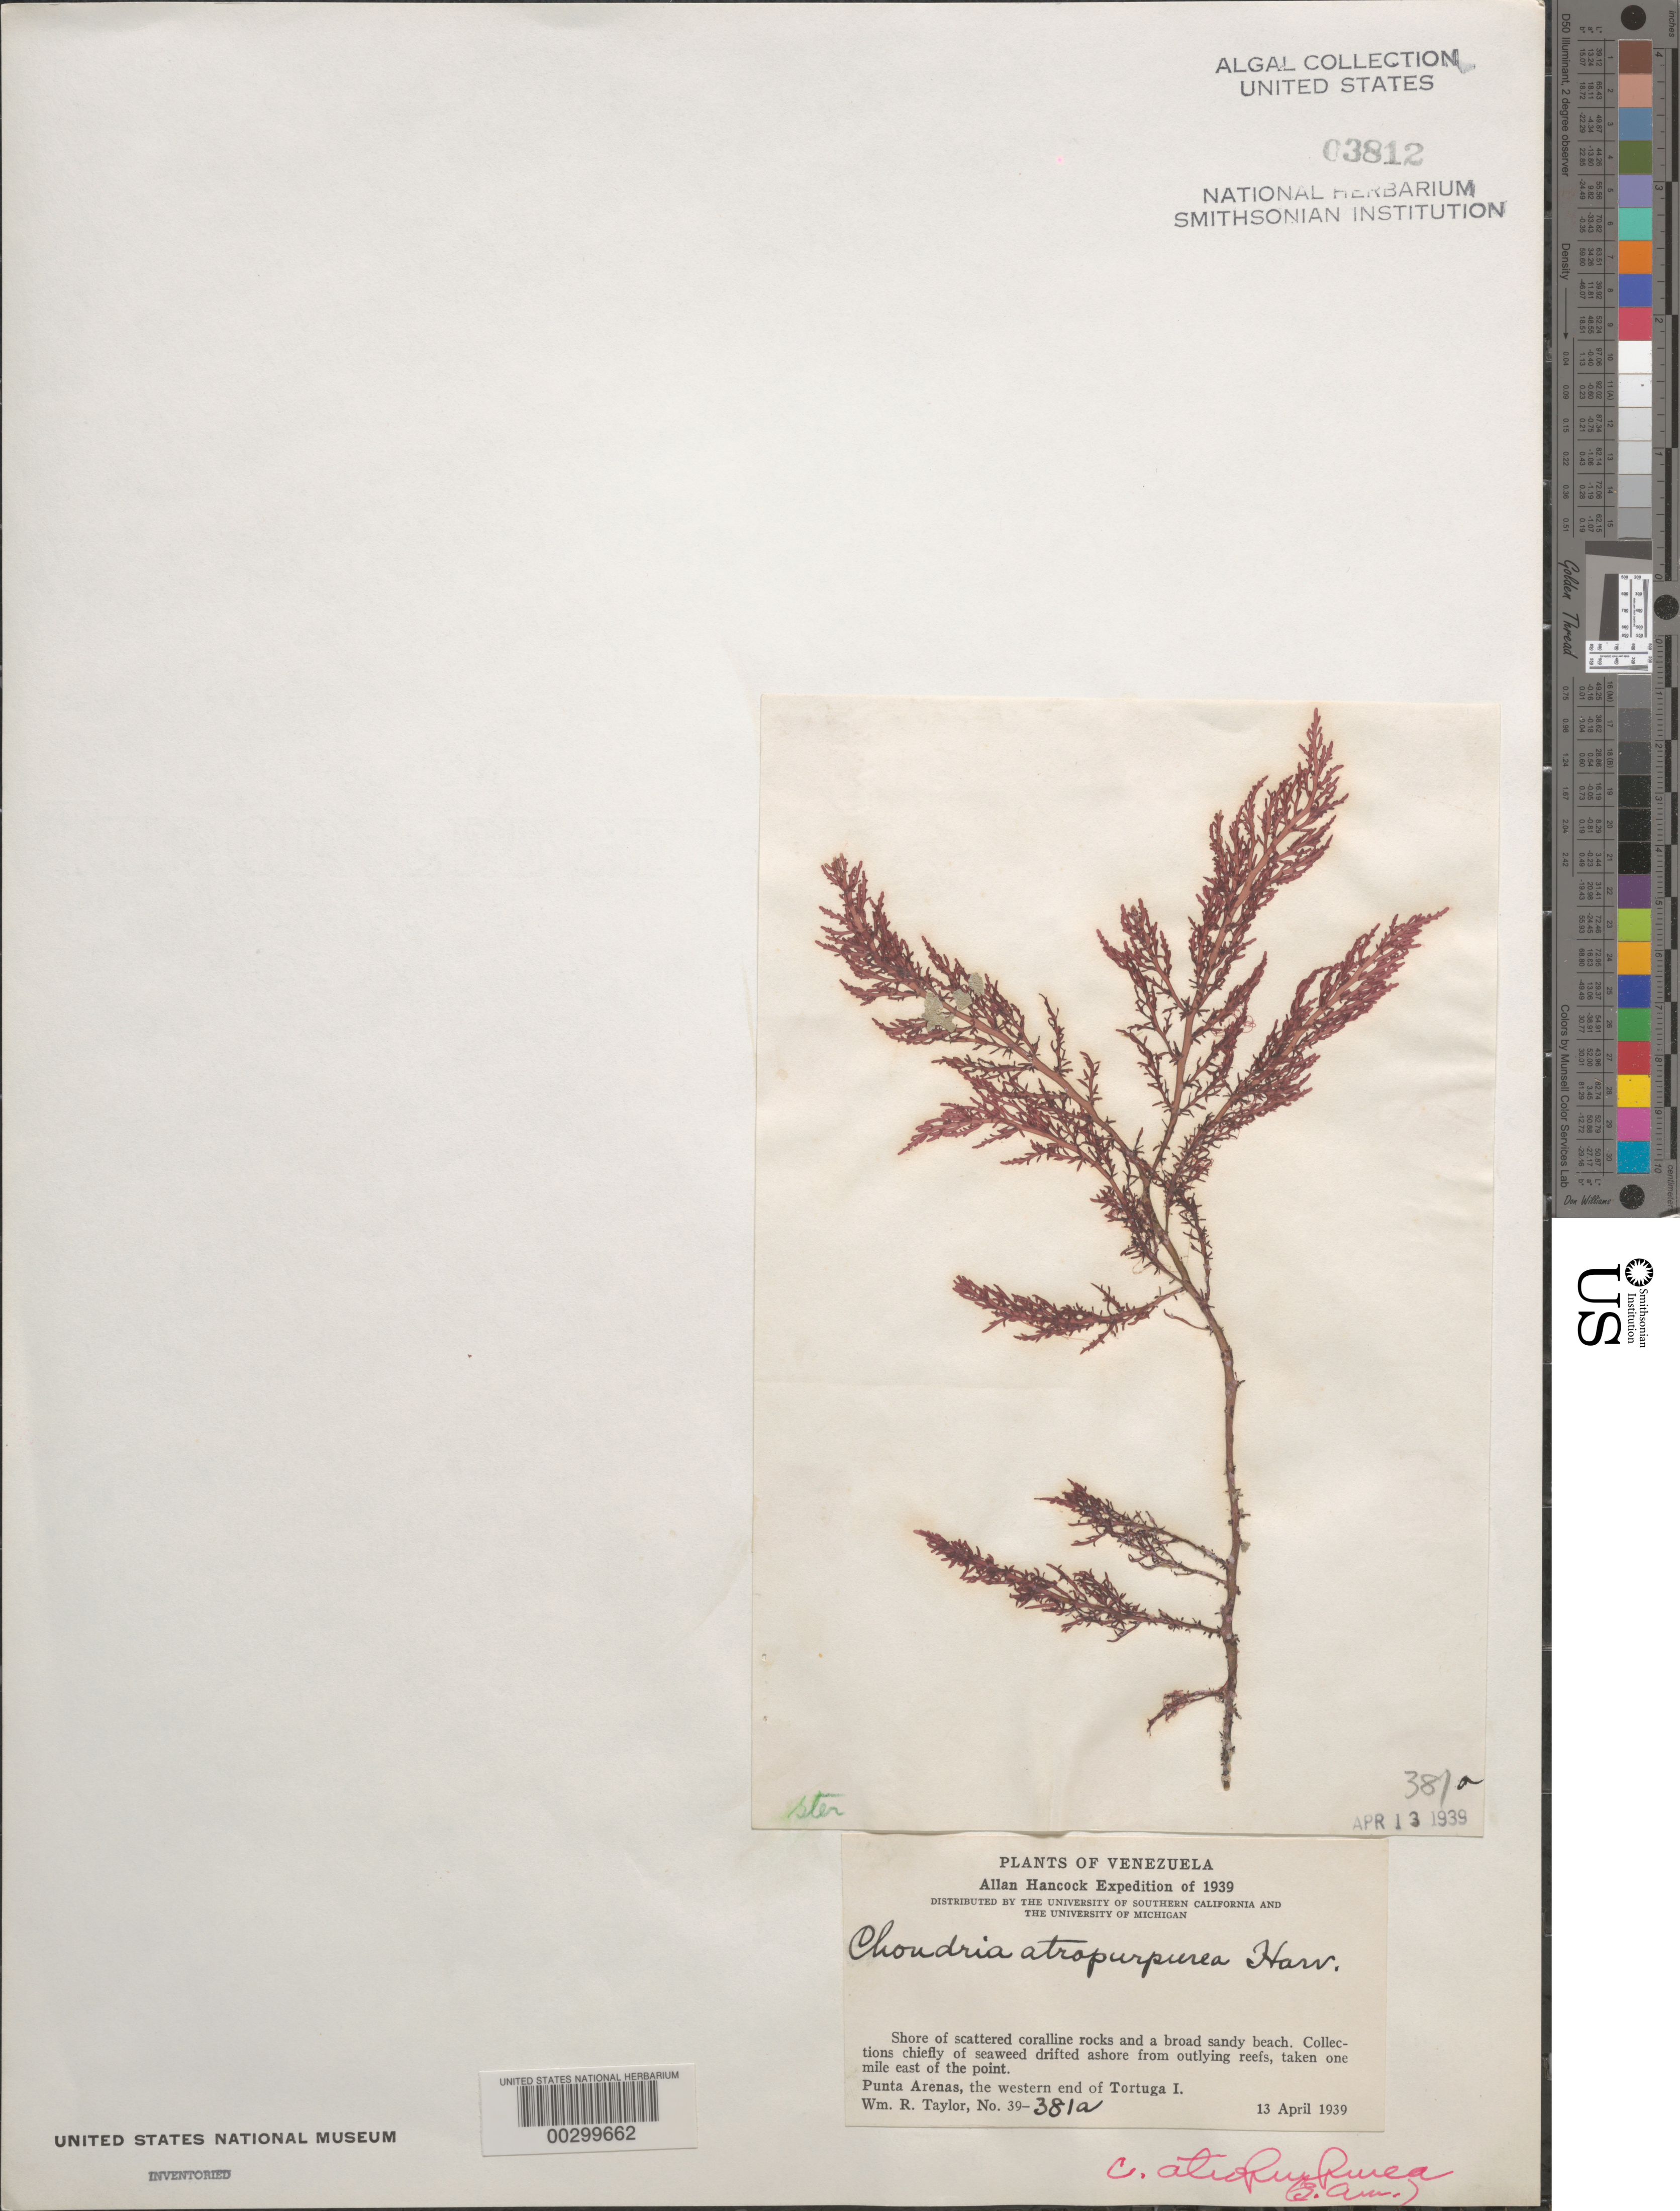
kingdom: Plantae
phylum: Rhodophyta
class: Florideophyceae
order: Ceramiales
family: Rhodomelaceae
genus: Chondria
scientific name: Chondria atropurpurea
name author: Harv.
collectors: W. R. Taylor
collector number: WRT 39-381a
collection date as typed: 13 Apr 1939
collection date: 1939-04-13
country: Venezuela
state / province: Dependencias Federales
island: Isla La Tortuga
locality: Punta Arenas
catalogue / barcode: US 3812